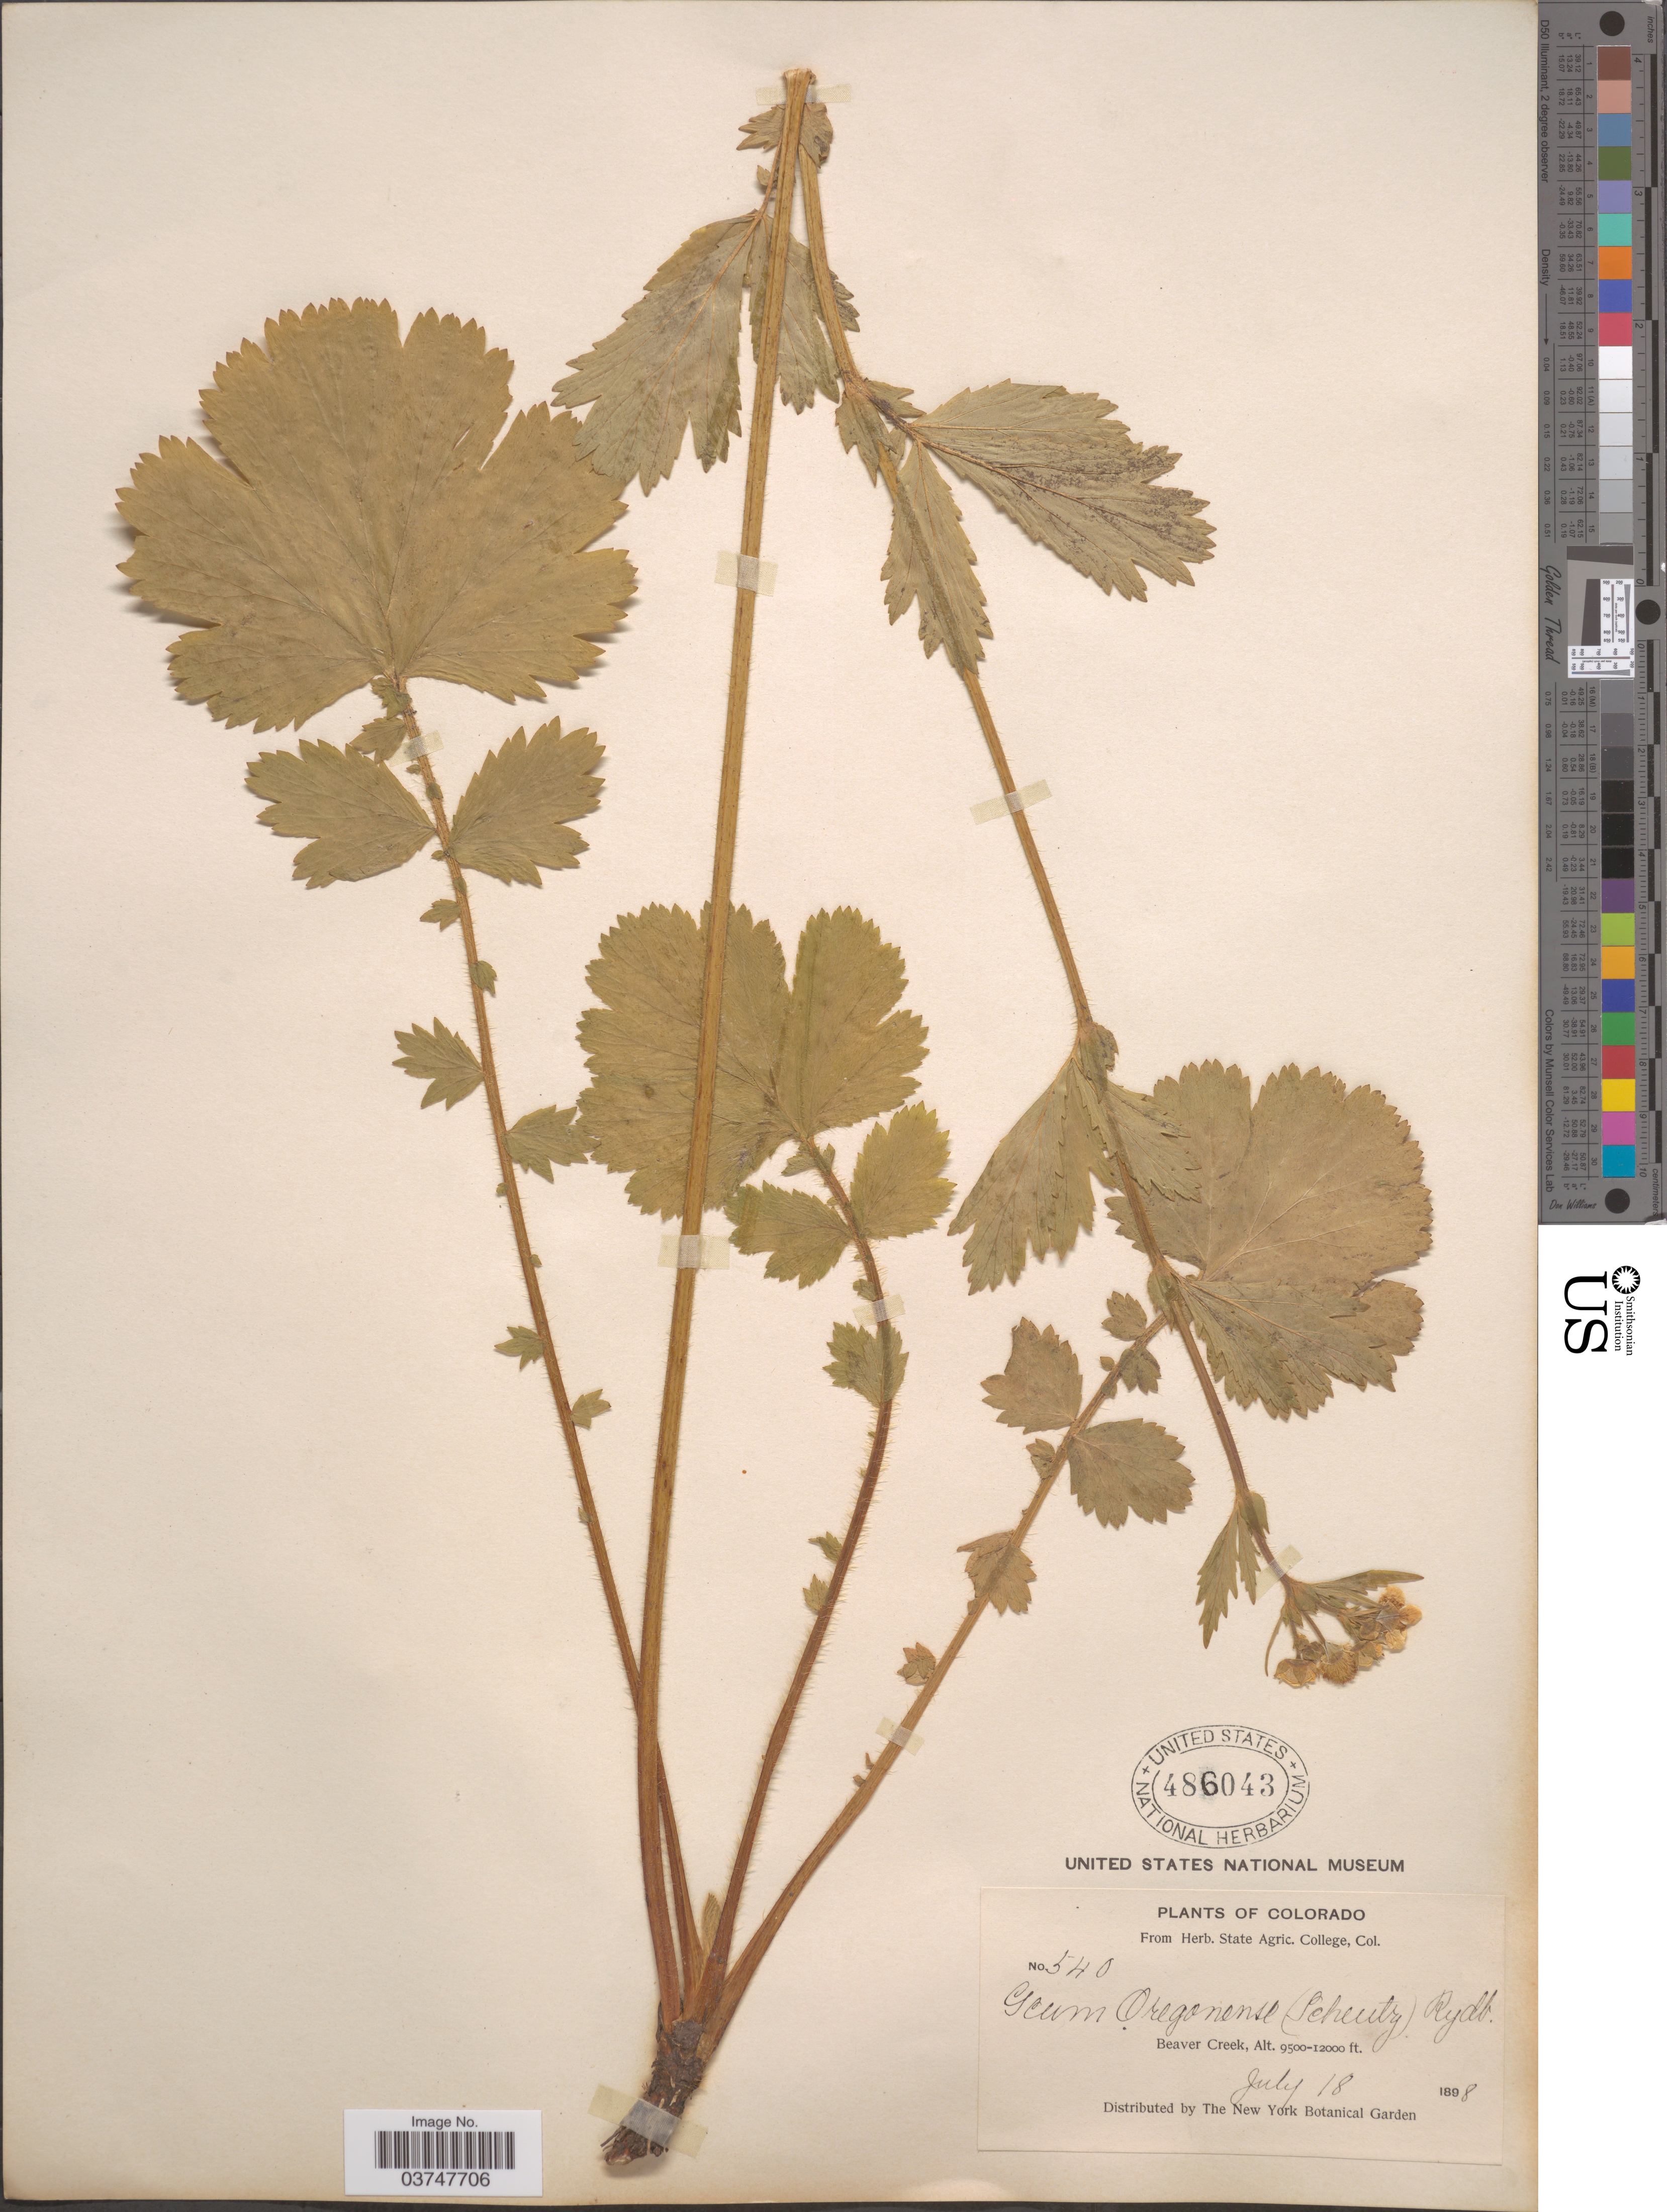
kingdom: Plantae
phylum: Tracheophyta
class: Magnoliopsida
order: Rosales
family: Rosaceae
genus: Geum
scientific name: Geum oregonense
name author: Rydb.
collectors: ex herb. State Agric. College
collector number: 540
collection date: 1898-07-18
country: United States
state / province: Colorado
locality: Beaver Creek.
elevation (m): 2896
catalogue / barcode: US 486043